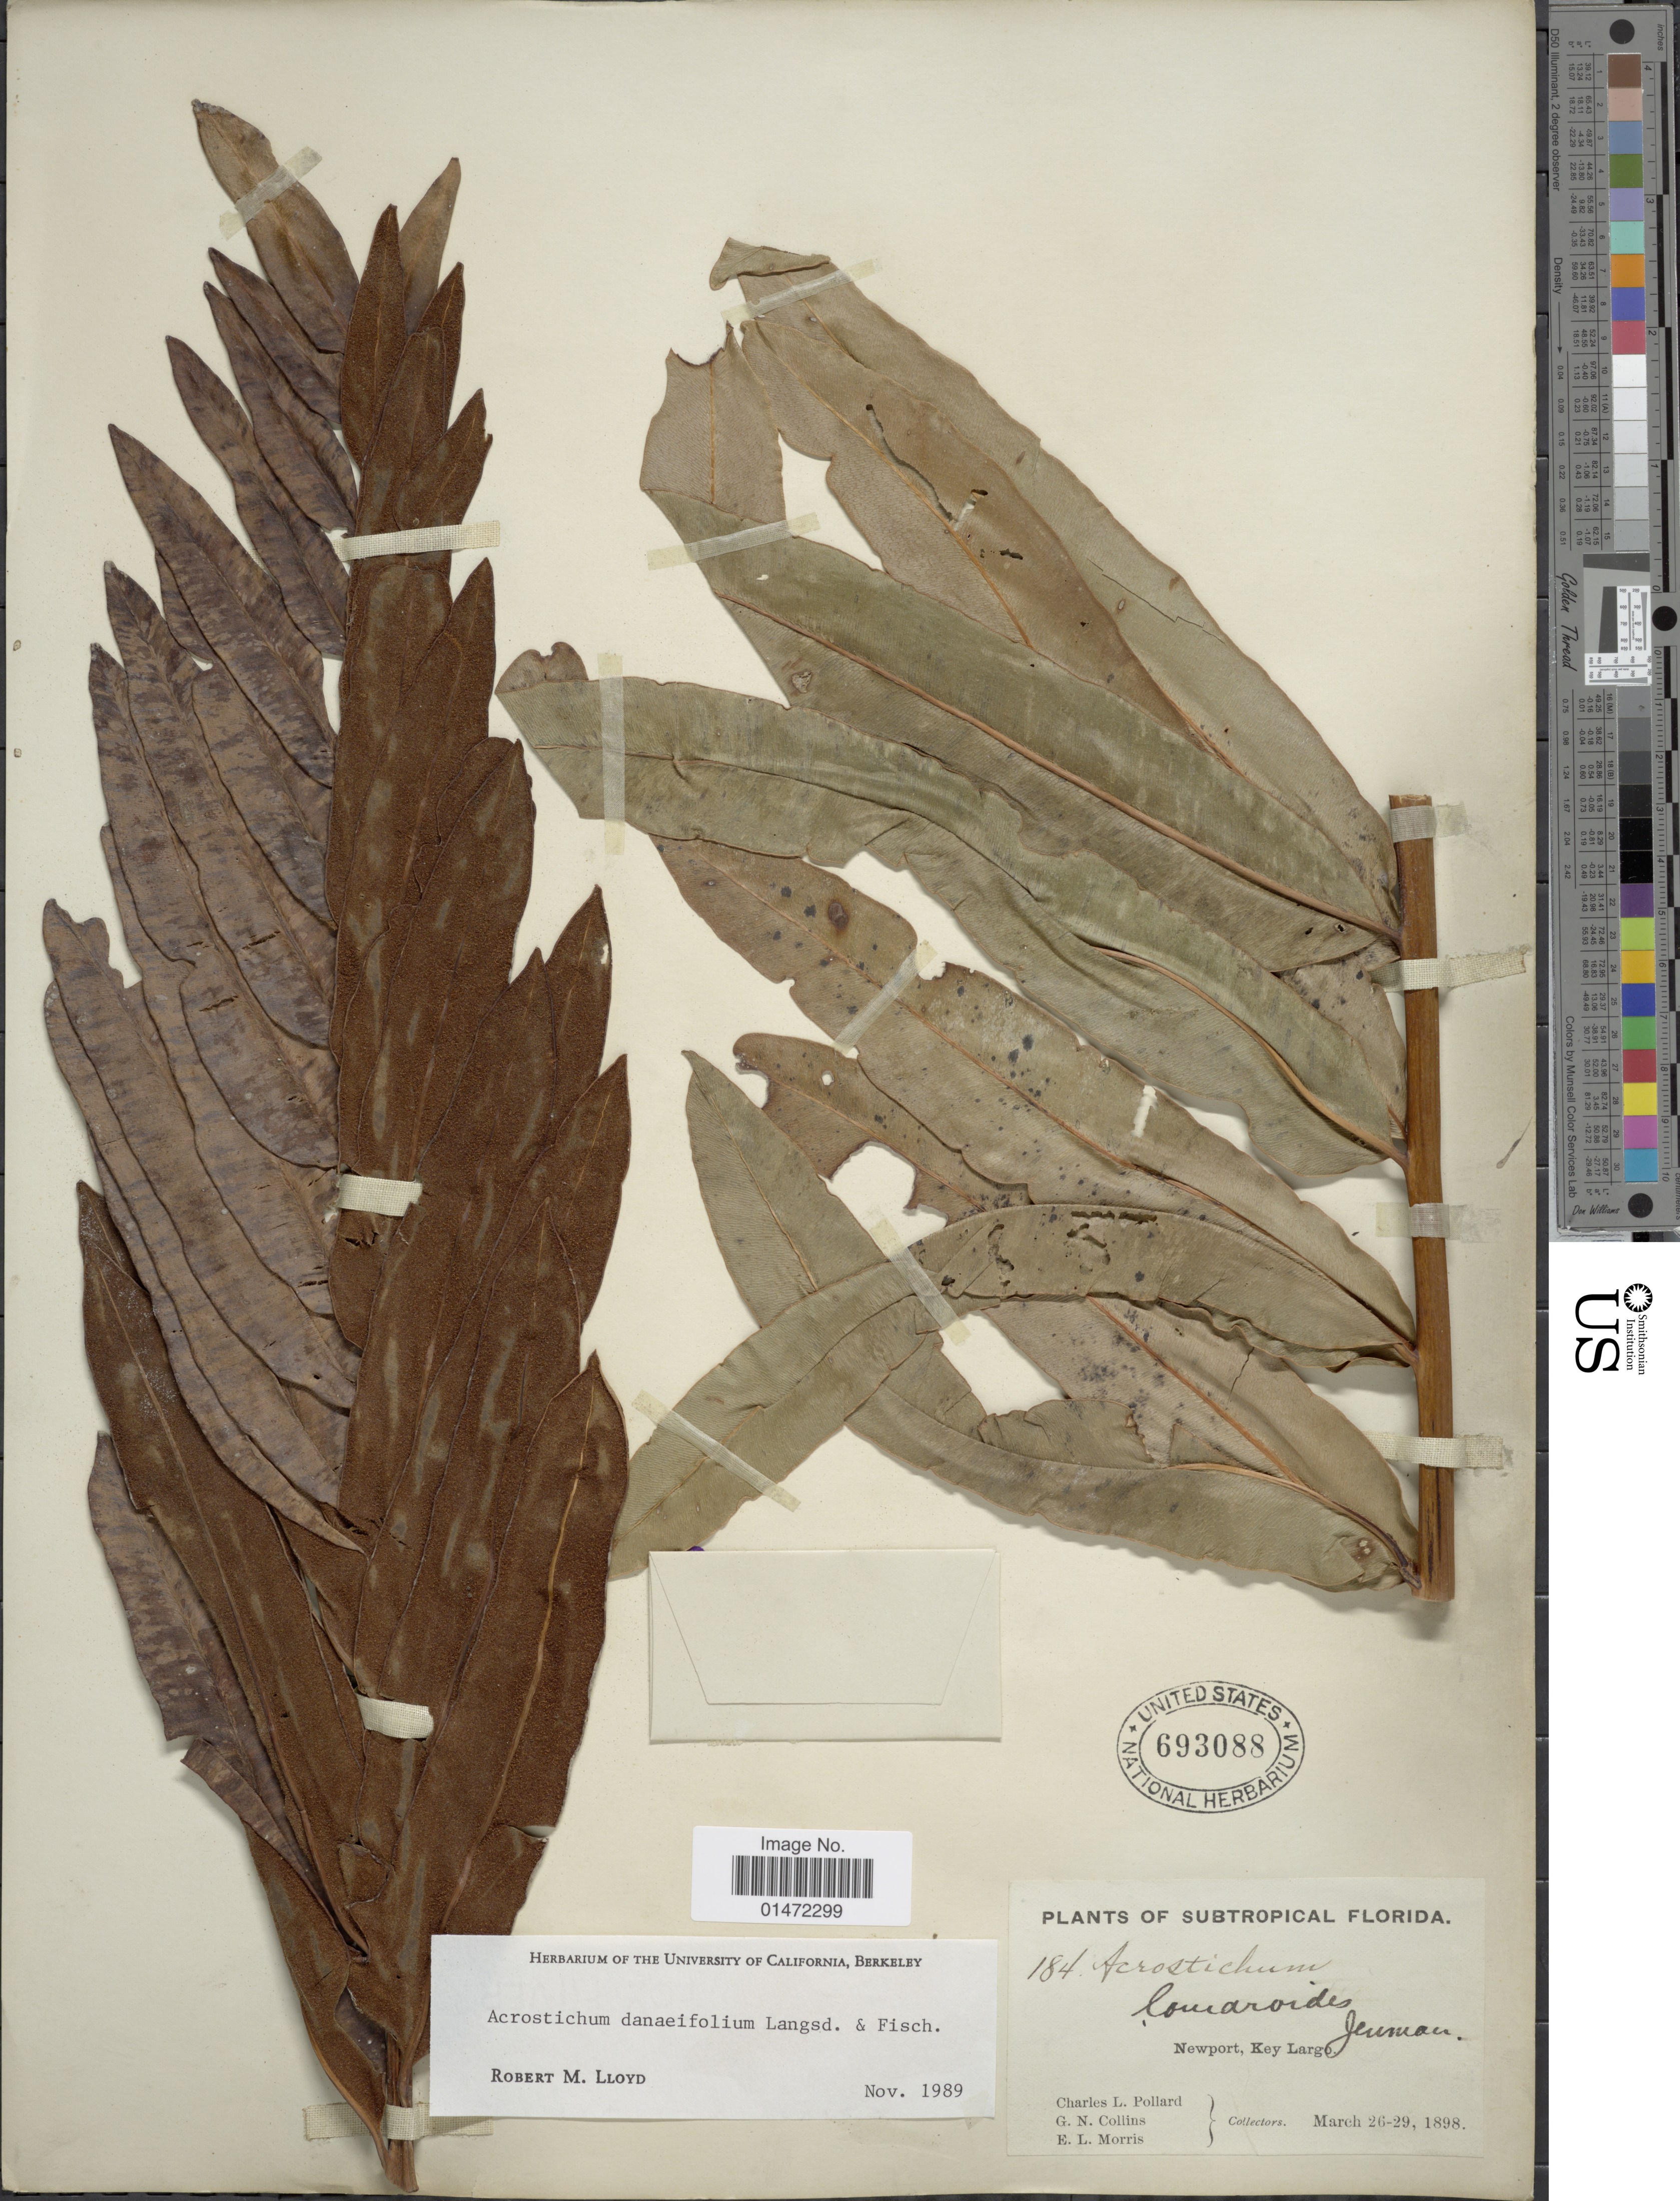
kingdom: Plantae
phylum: Tracheophyta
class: Polypodiopsida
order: Polypodiales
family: Pteridaceae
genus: Acrostichum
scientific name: Acrostichum danaeifolium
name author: Langsd. & Fisch.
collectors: C. L. Pollard, G. Collins & E. Morris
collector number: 184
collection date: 1898-03-26/1898-03-29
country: United States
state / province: Florida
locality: Subtropical Florida. Newport, Key Largo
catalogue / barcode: US 693088